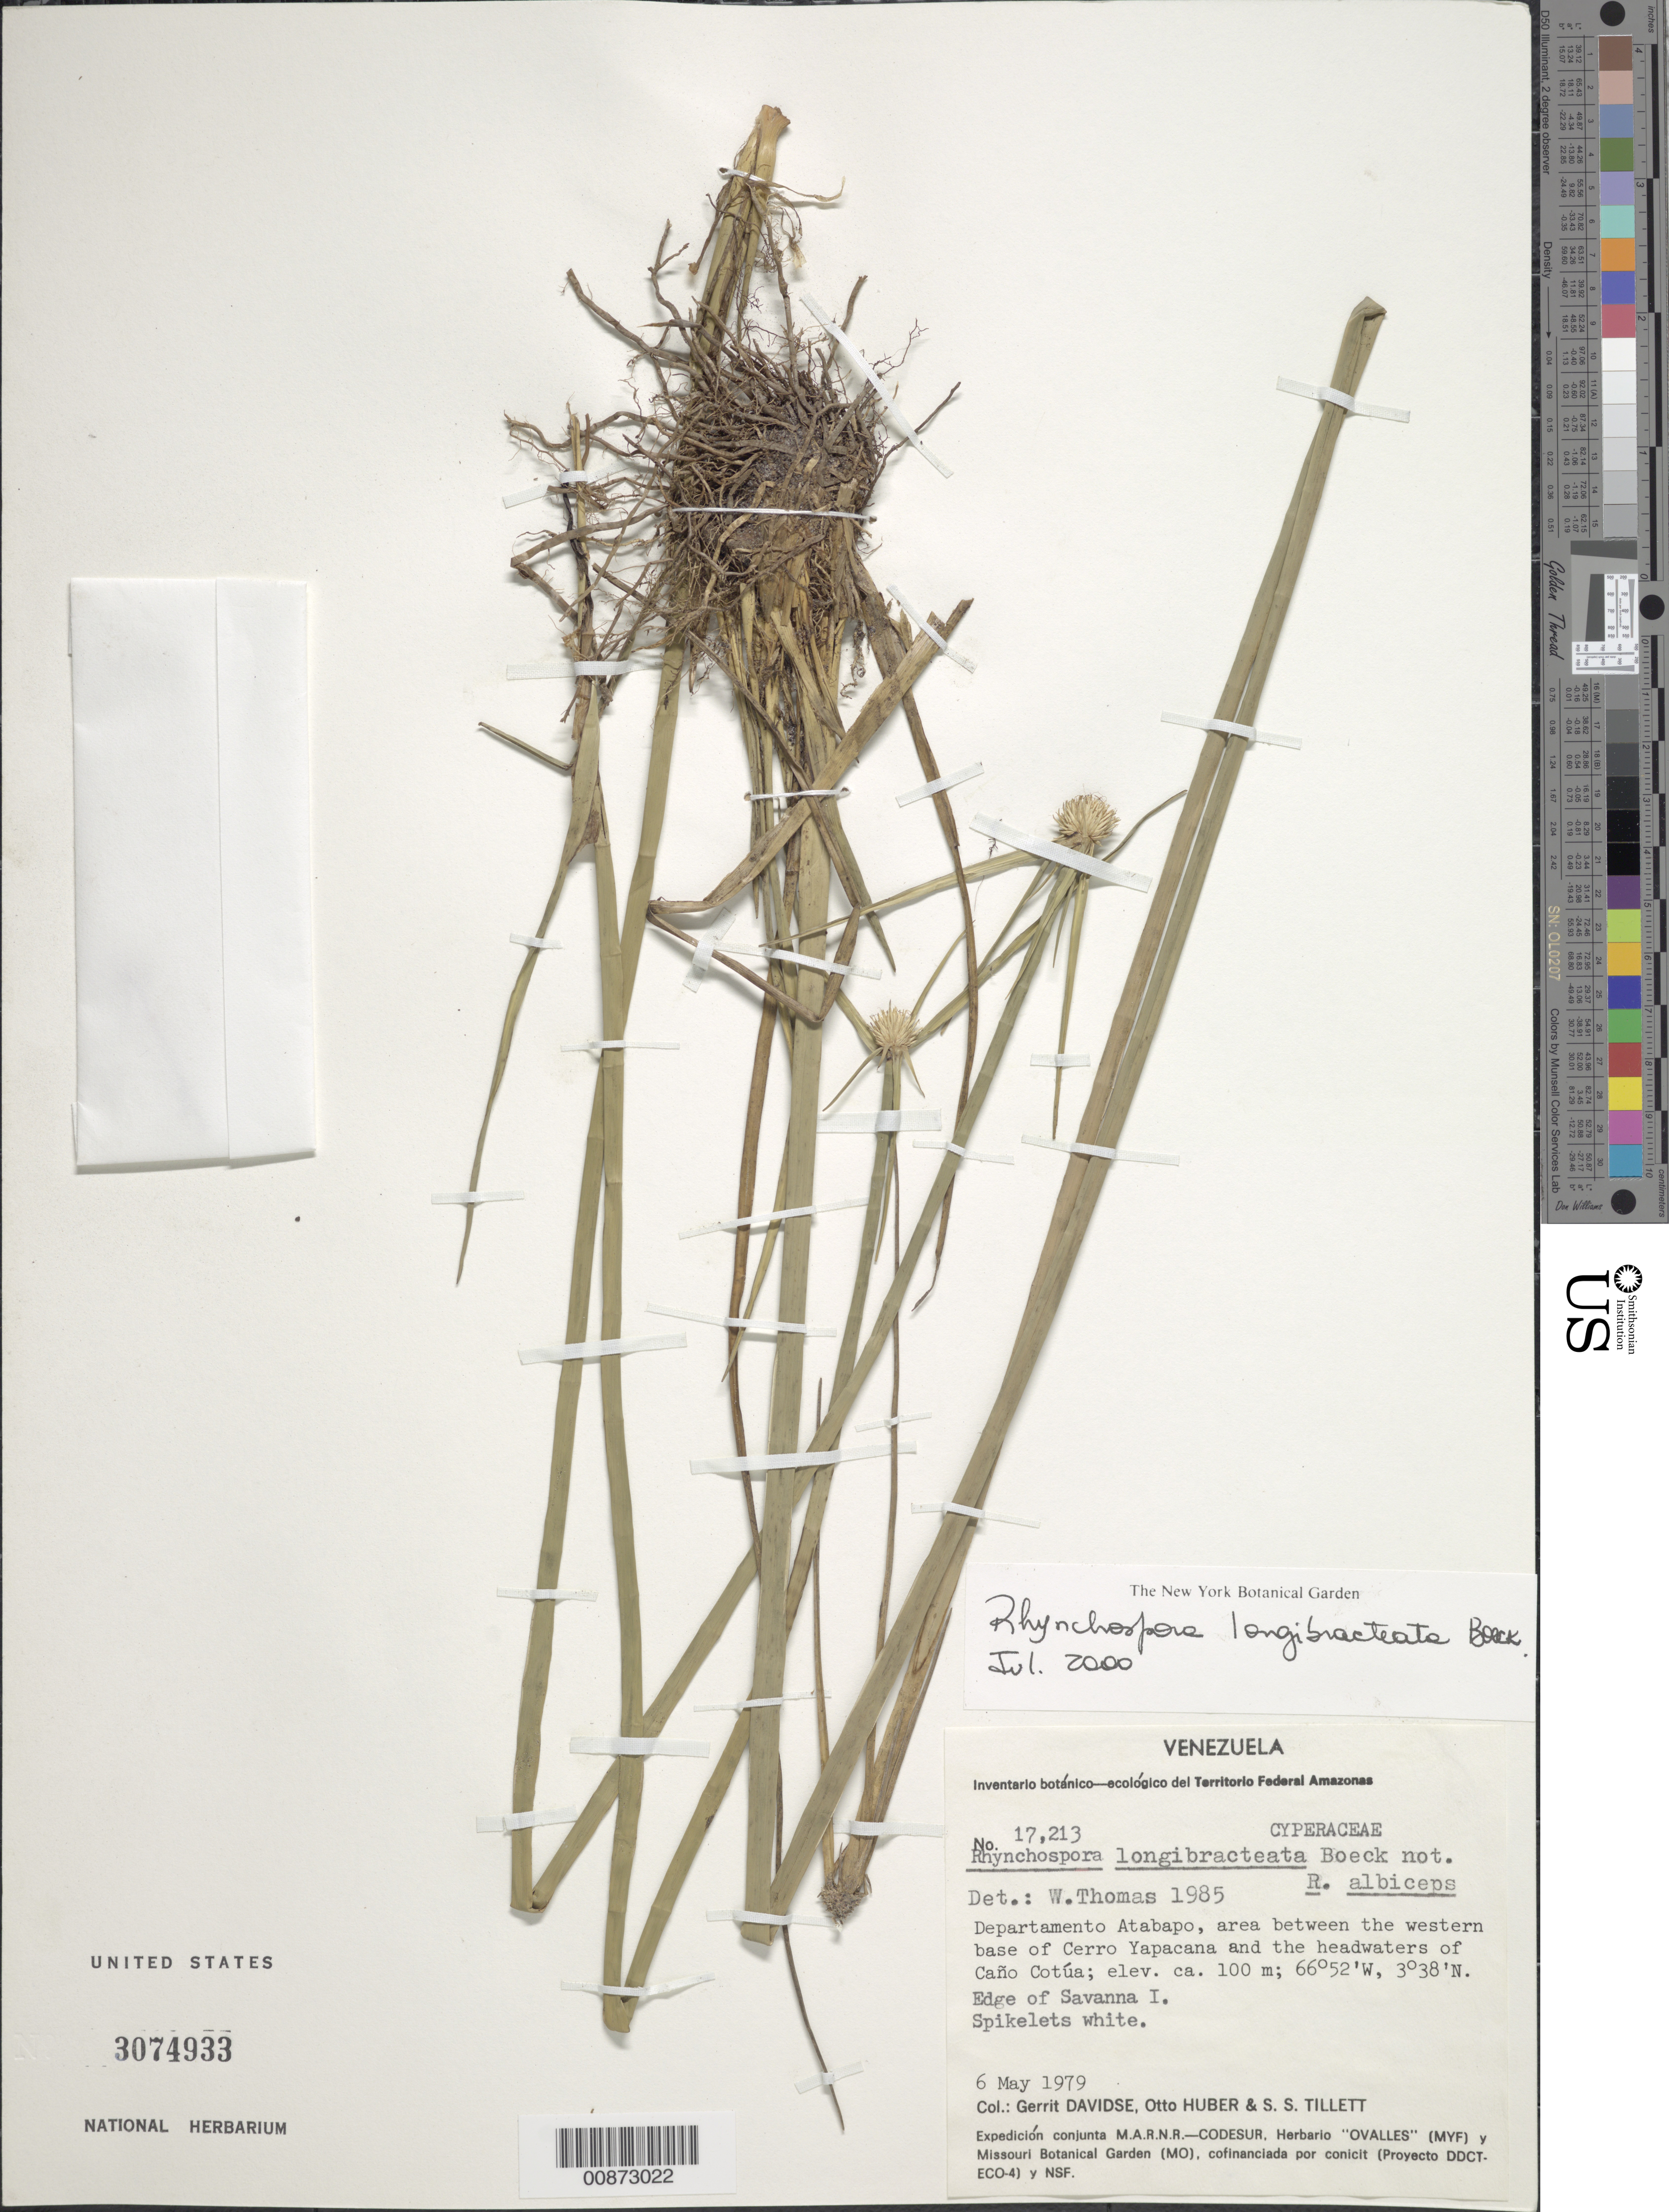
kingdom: Plantae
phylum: Tracheophyta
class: Liliopsida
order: Poales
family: Cyperaceae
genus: Rhynchospora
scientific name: Rhynchospora longibracteata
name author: Boeckeler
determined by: Araújo, A. C.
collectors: G. Davidse, O. Huber & S. S. Tillett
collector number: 17213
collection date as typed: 6-May-79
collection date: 1979-05-06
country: Venezuela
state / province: Amazonas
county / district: Atabapo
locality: Cerro Yapacána, western base, to headwaters of Caño Cotúa, Savanna I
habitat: Edge of savanna I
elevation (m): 100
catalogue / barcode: US 3074933